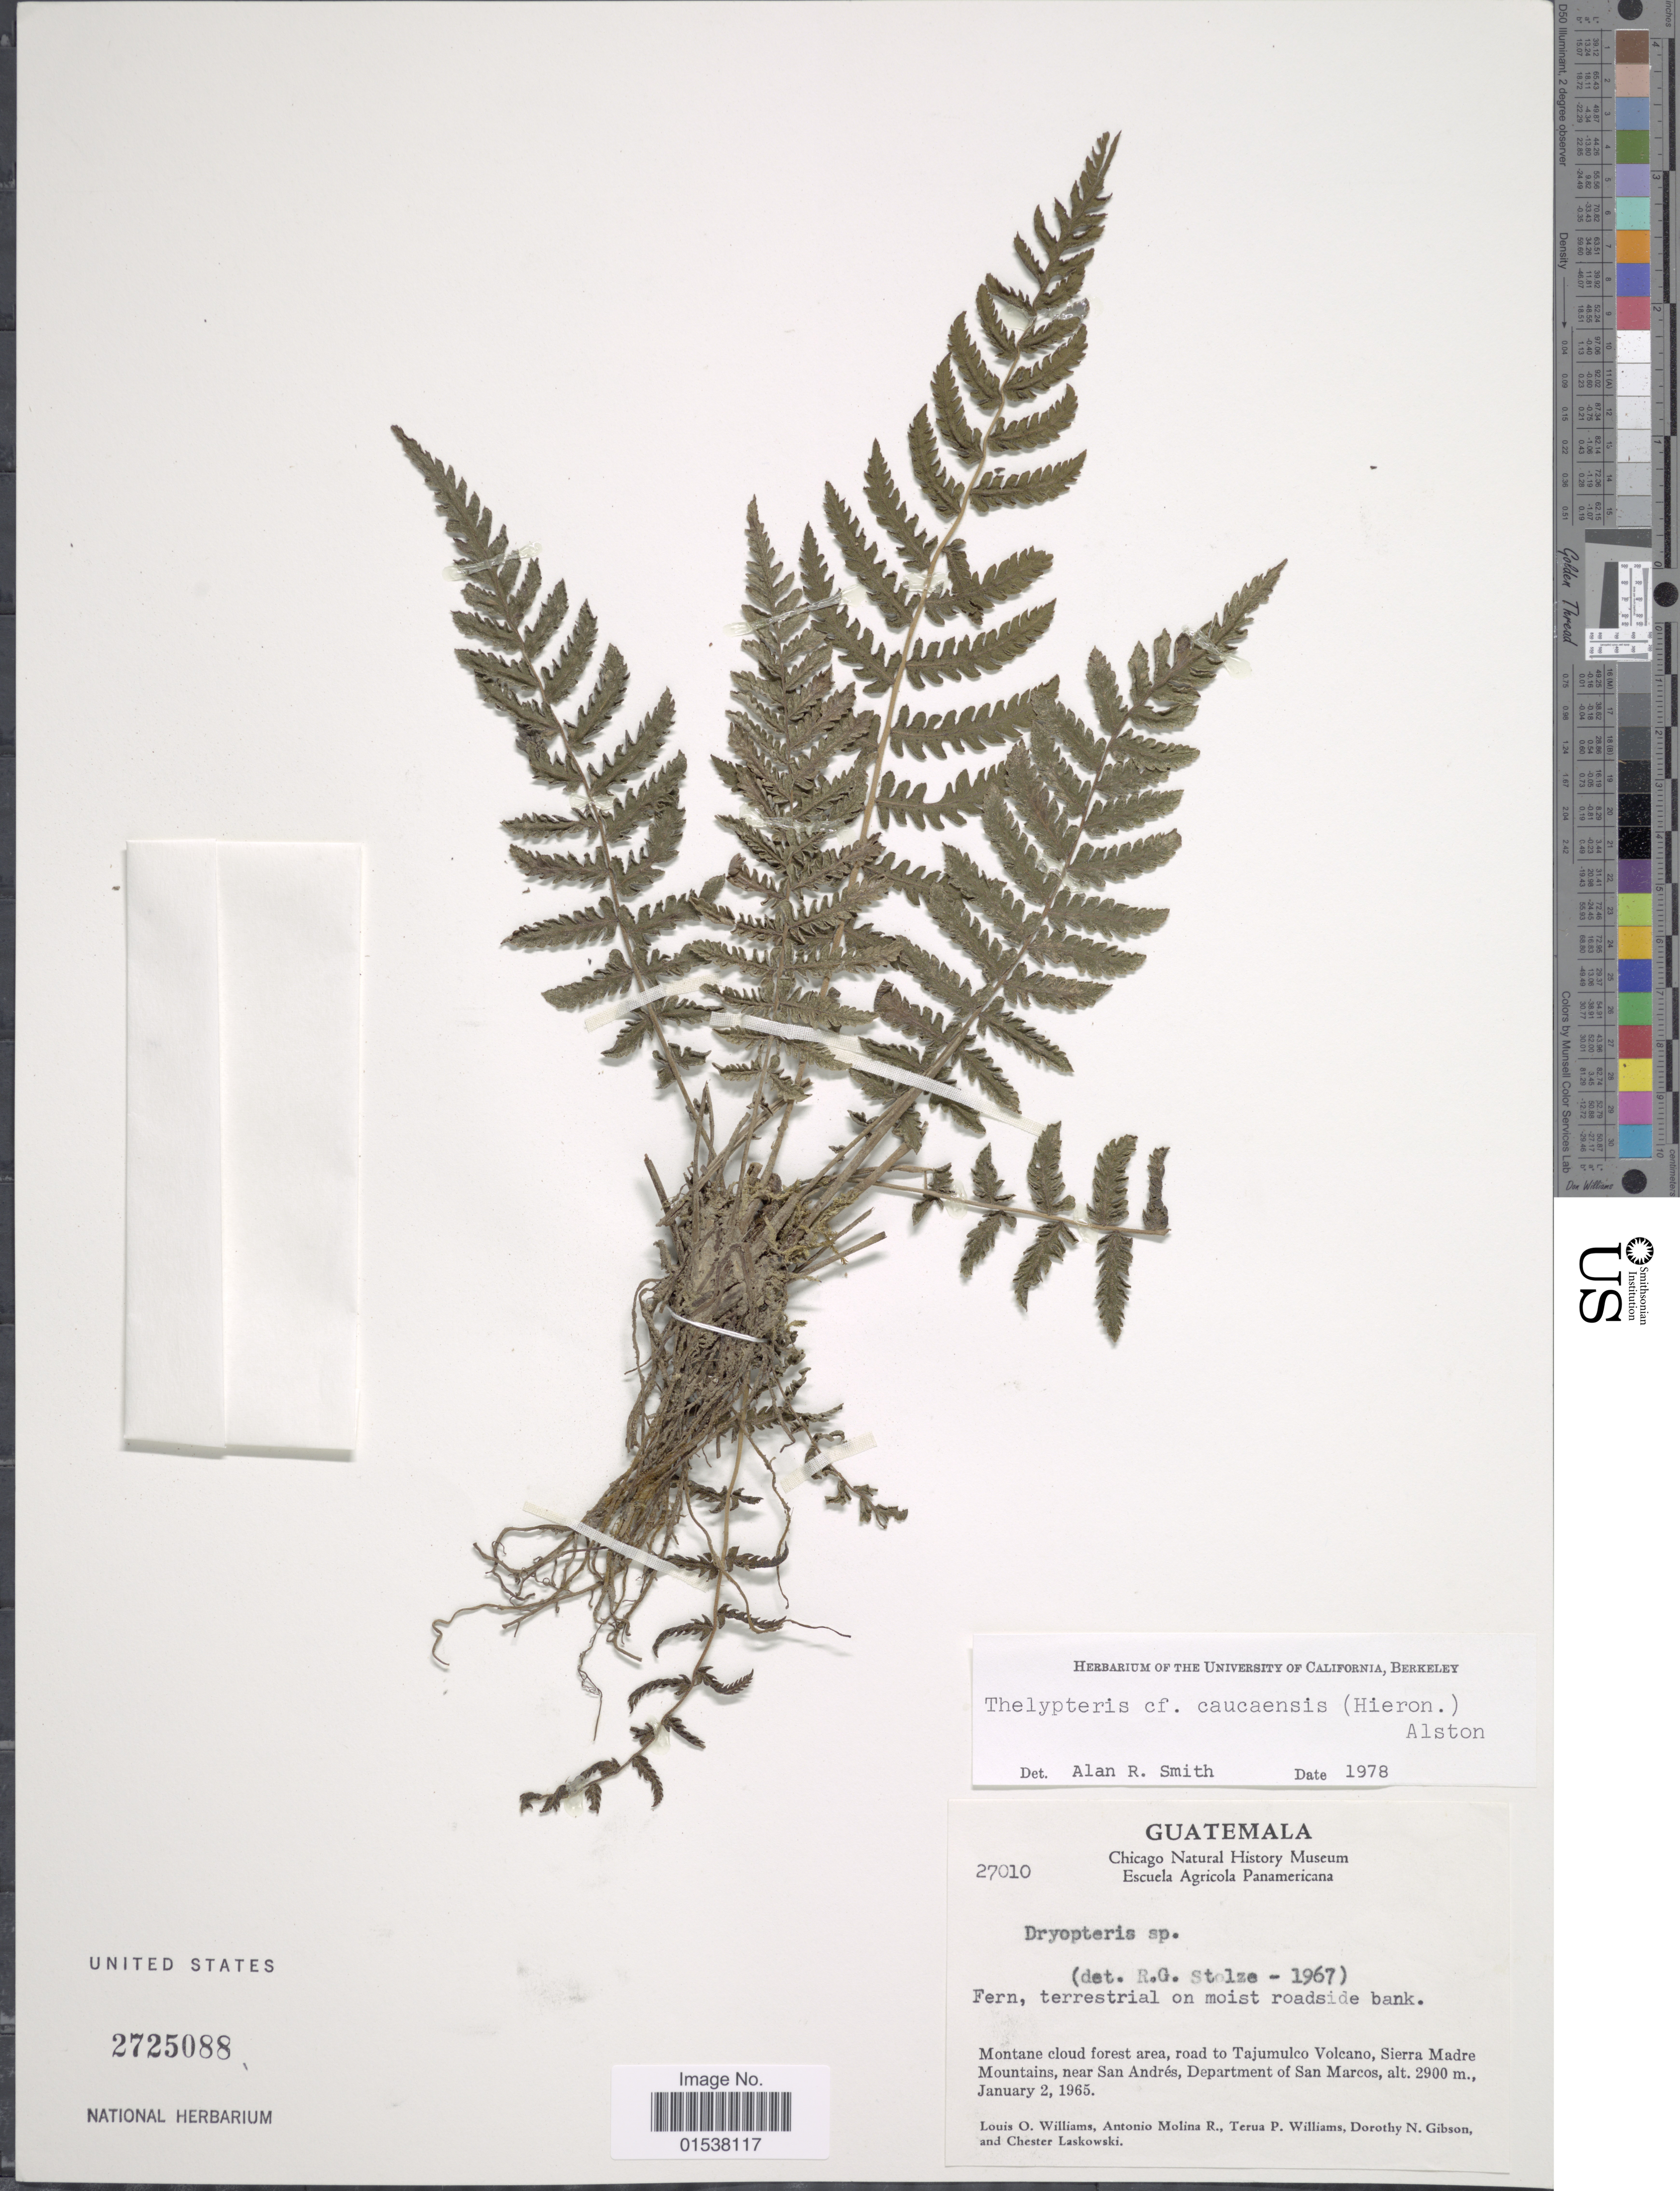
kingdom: Plantae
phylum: Tracheophyta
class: Polypodiopsida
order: Polypodiales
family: Thelypteridaceae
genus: Amauropelta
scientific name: Amauropelta caucaensis (Hieron.) comb. nov., ined. 2015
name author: (Hieron.)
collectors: L. O. Williams, A. Molina R., T. P. Williams, D. N. Gibson & C. Laskowski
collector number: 27010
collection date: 1965-01-02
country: Guatemala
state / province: San Marcos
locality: Montane cloud forest area, road to Tajumulco Volcano, Sierra Madre Mountains, near San Andres, Department of San Marcos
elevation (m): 2900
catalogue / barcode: US 2725088